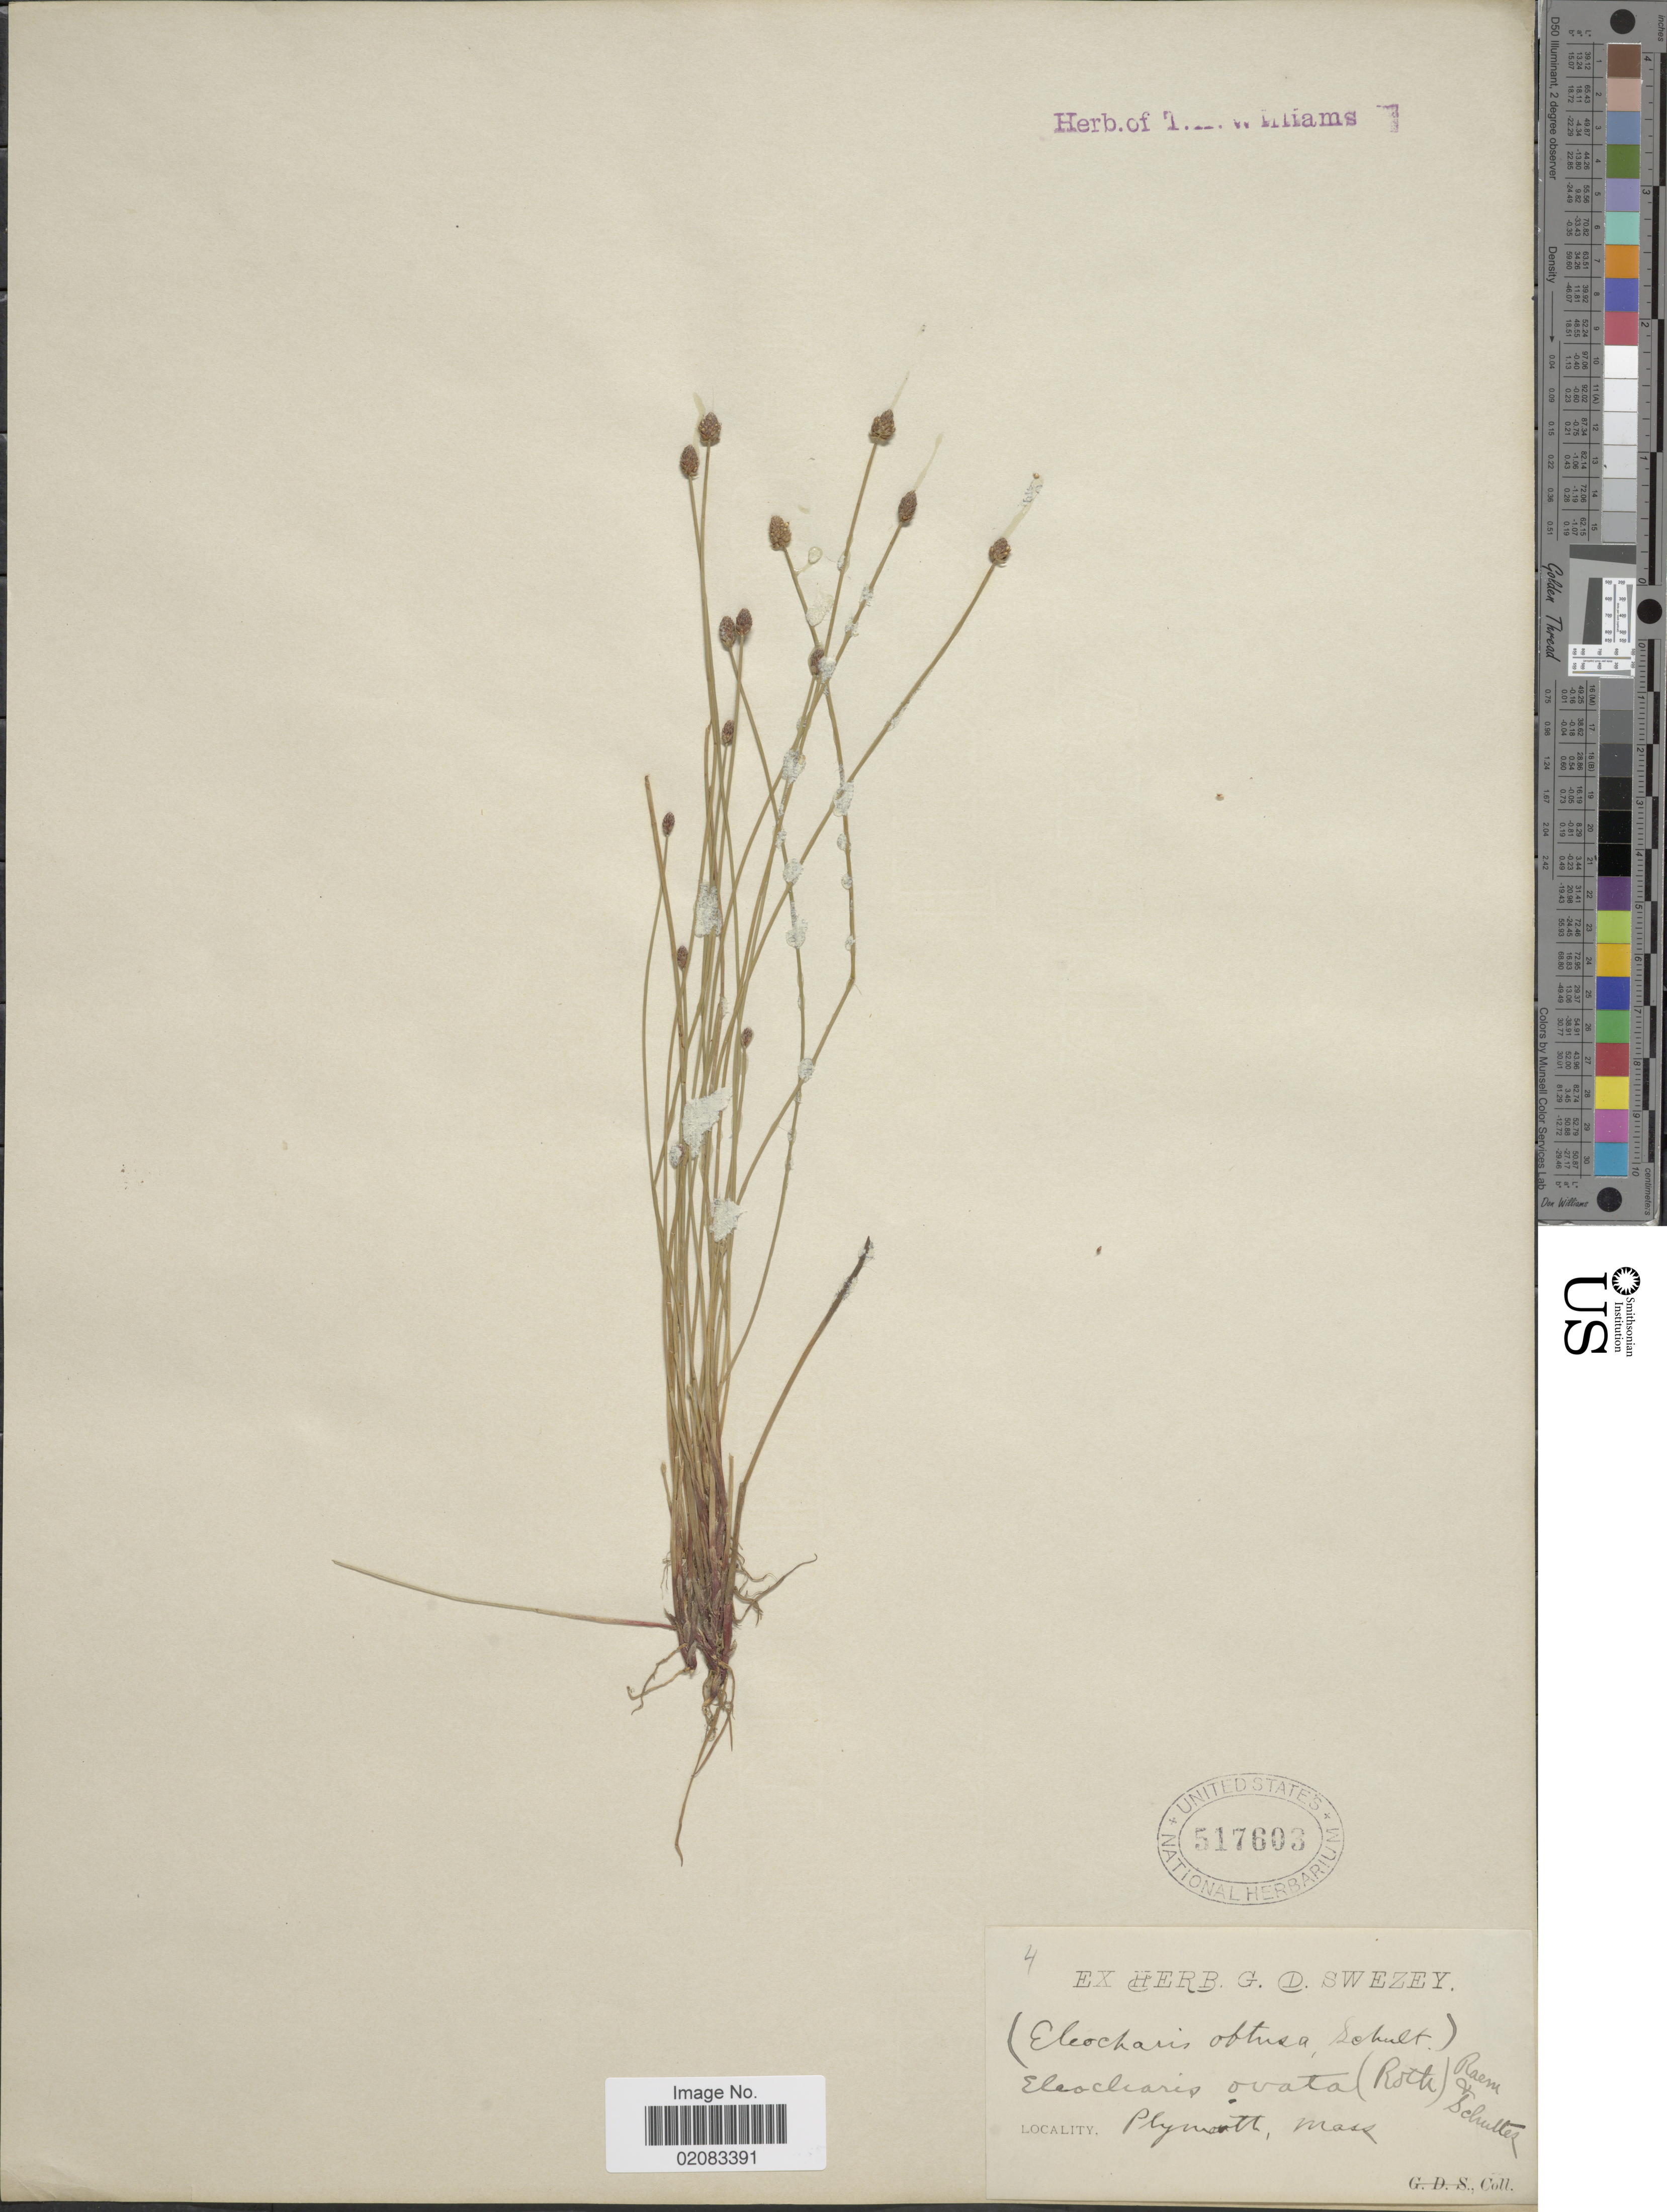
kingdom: Plantae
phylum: Tracheophyta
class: Liliopsida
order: Poales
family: Cyperaceae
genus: Eleocharis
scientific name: Eleocharis obtusa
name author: (Willd.) Schult.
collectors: ex herb. G. D. Swezey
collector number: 4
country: United States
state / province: Massachusetts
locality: Plymouth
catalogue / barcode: US 517603